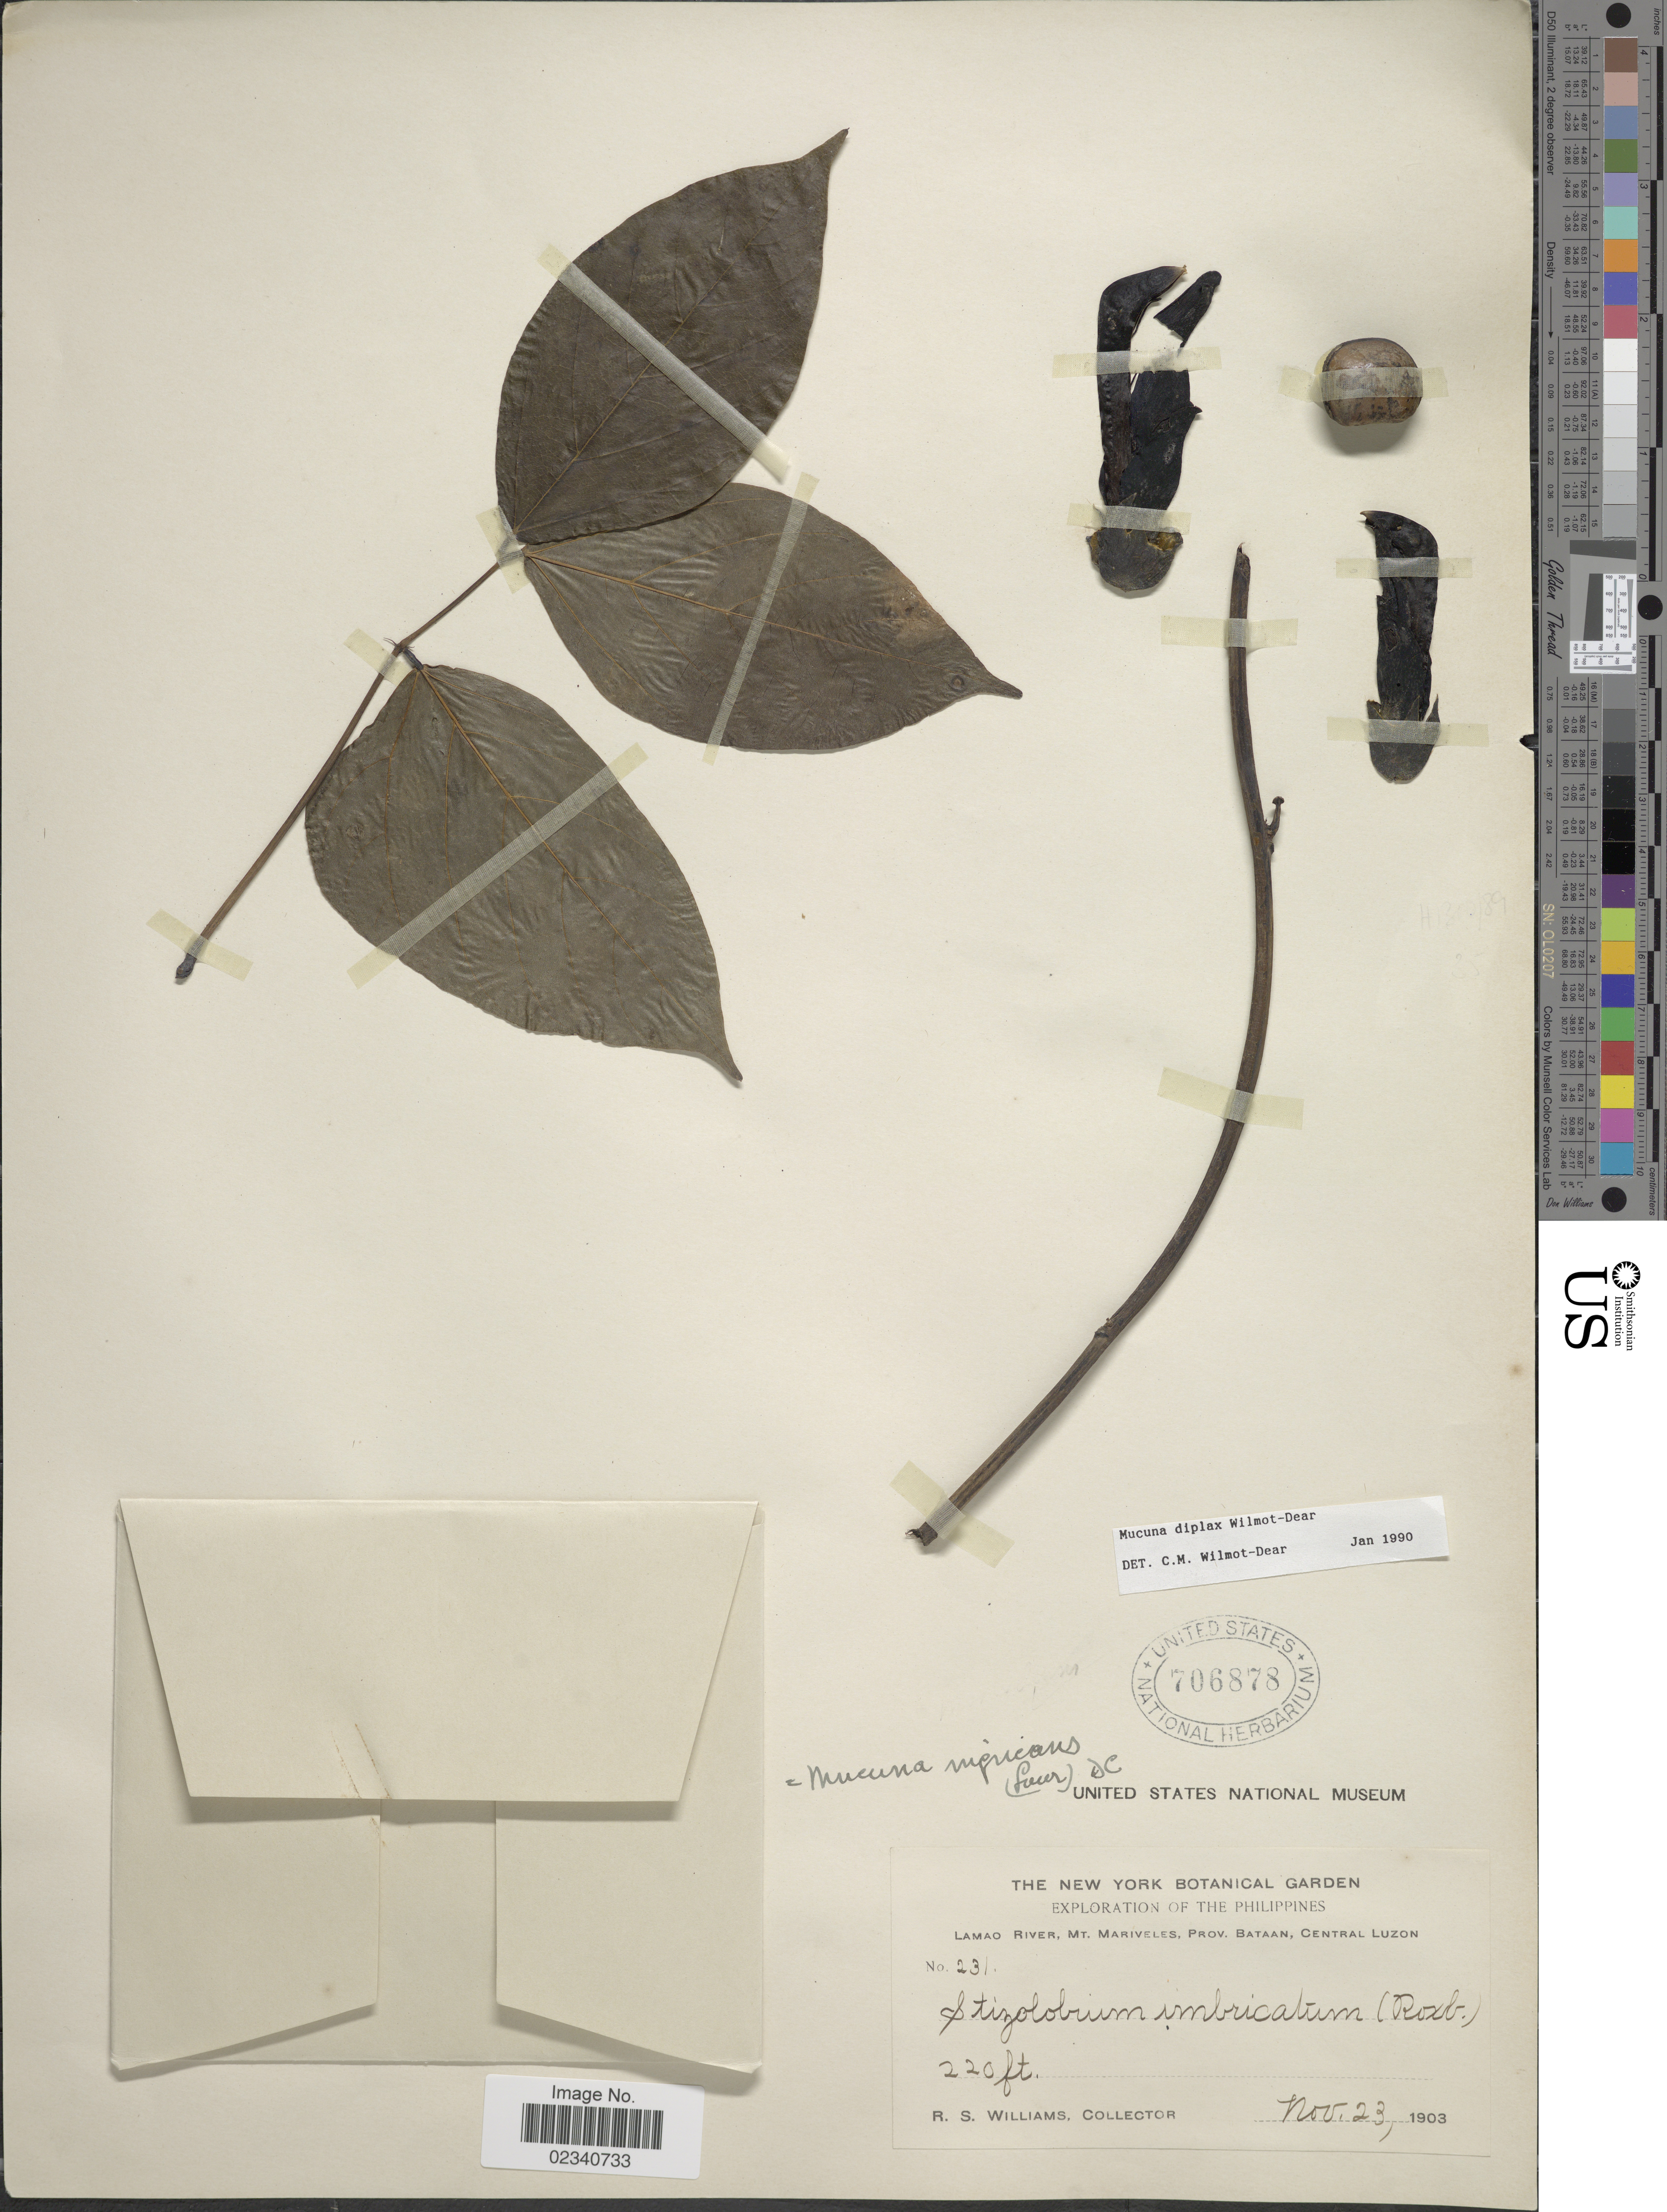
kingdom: Plantae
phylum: Tracheophyta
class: Magnoliopsida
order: Fabales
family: Fabaceae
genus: Mucuna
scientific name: Mucuna diplex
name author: Wilmot-Dear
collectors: R. S. Williams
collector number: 231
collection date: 1903-11-23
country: Philippines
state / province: Central Luzon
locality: Lamao River, Mt. Mariveles, Prov. Bataan, Central Luzon.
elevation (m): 67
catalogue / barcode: US 706878